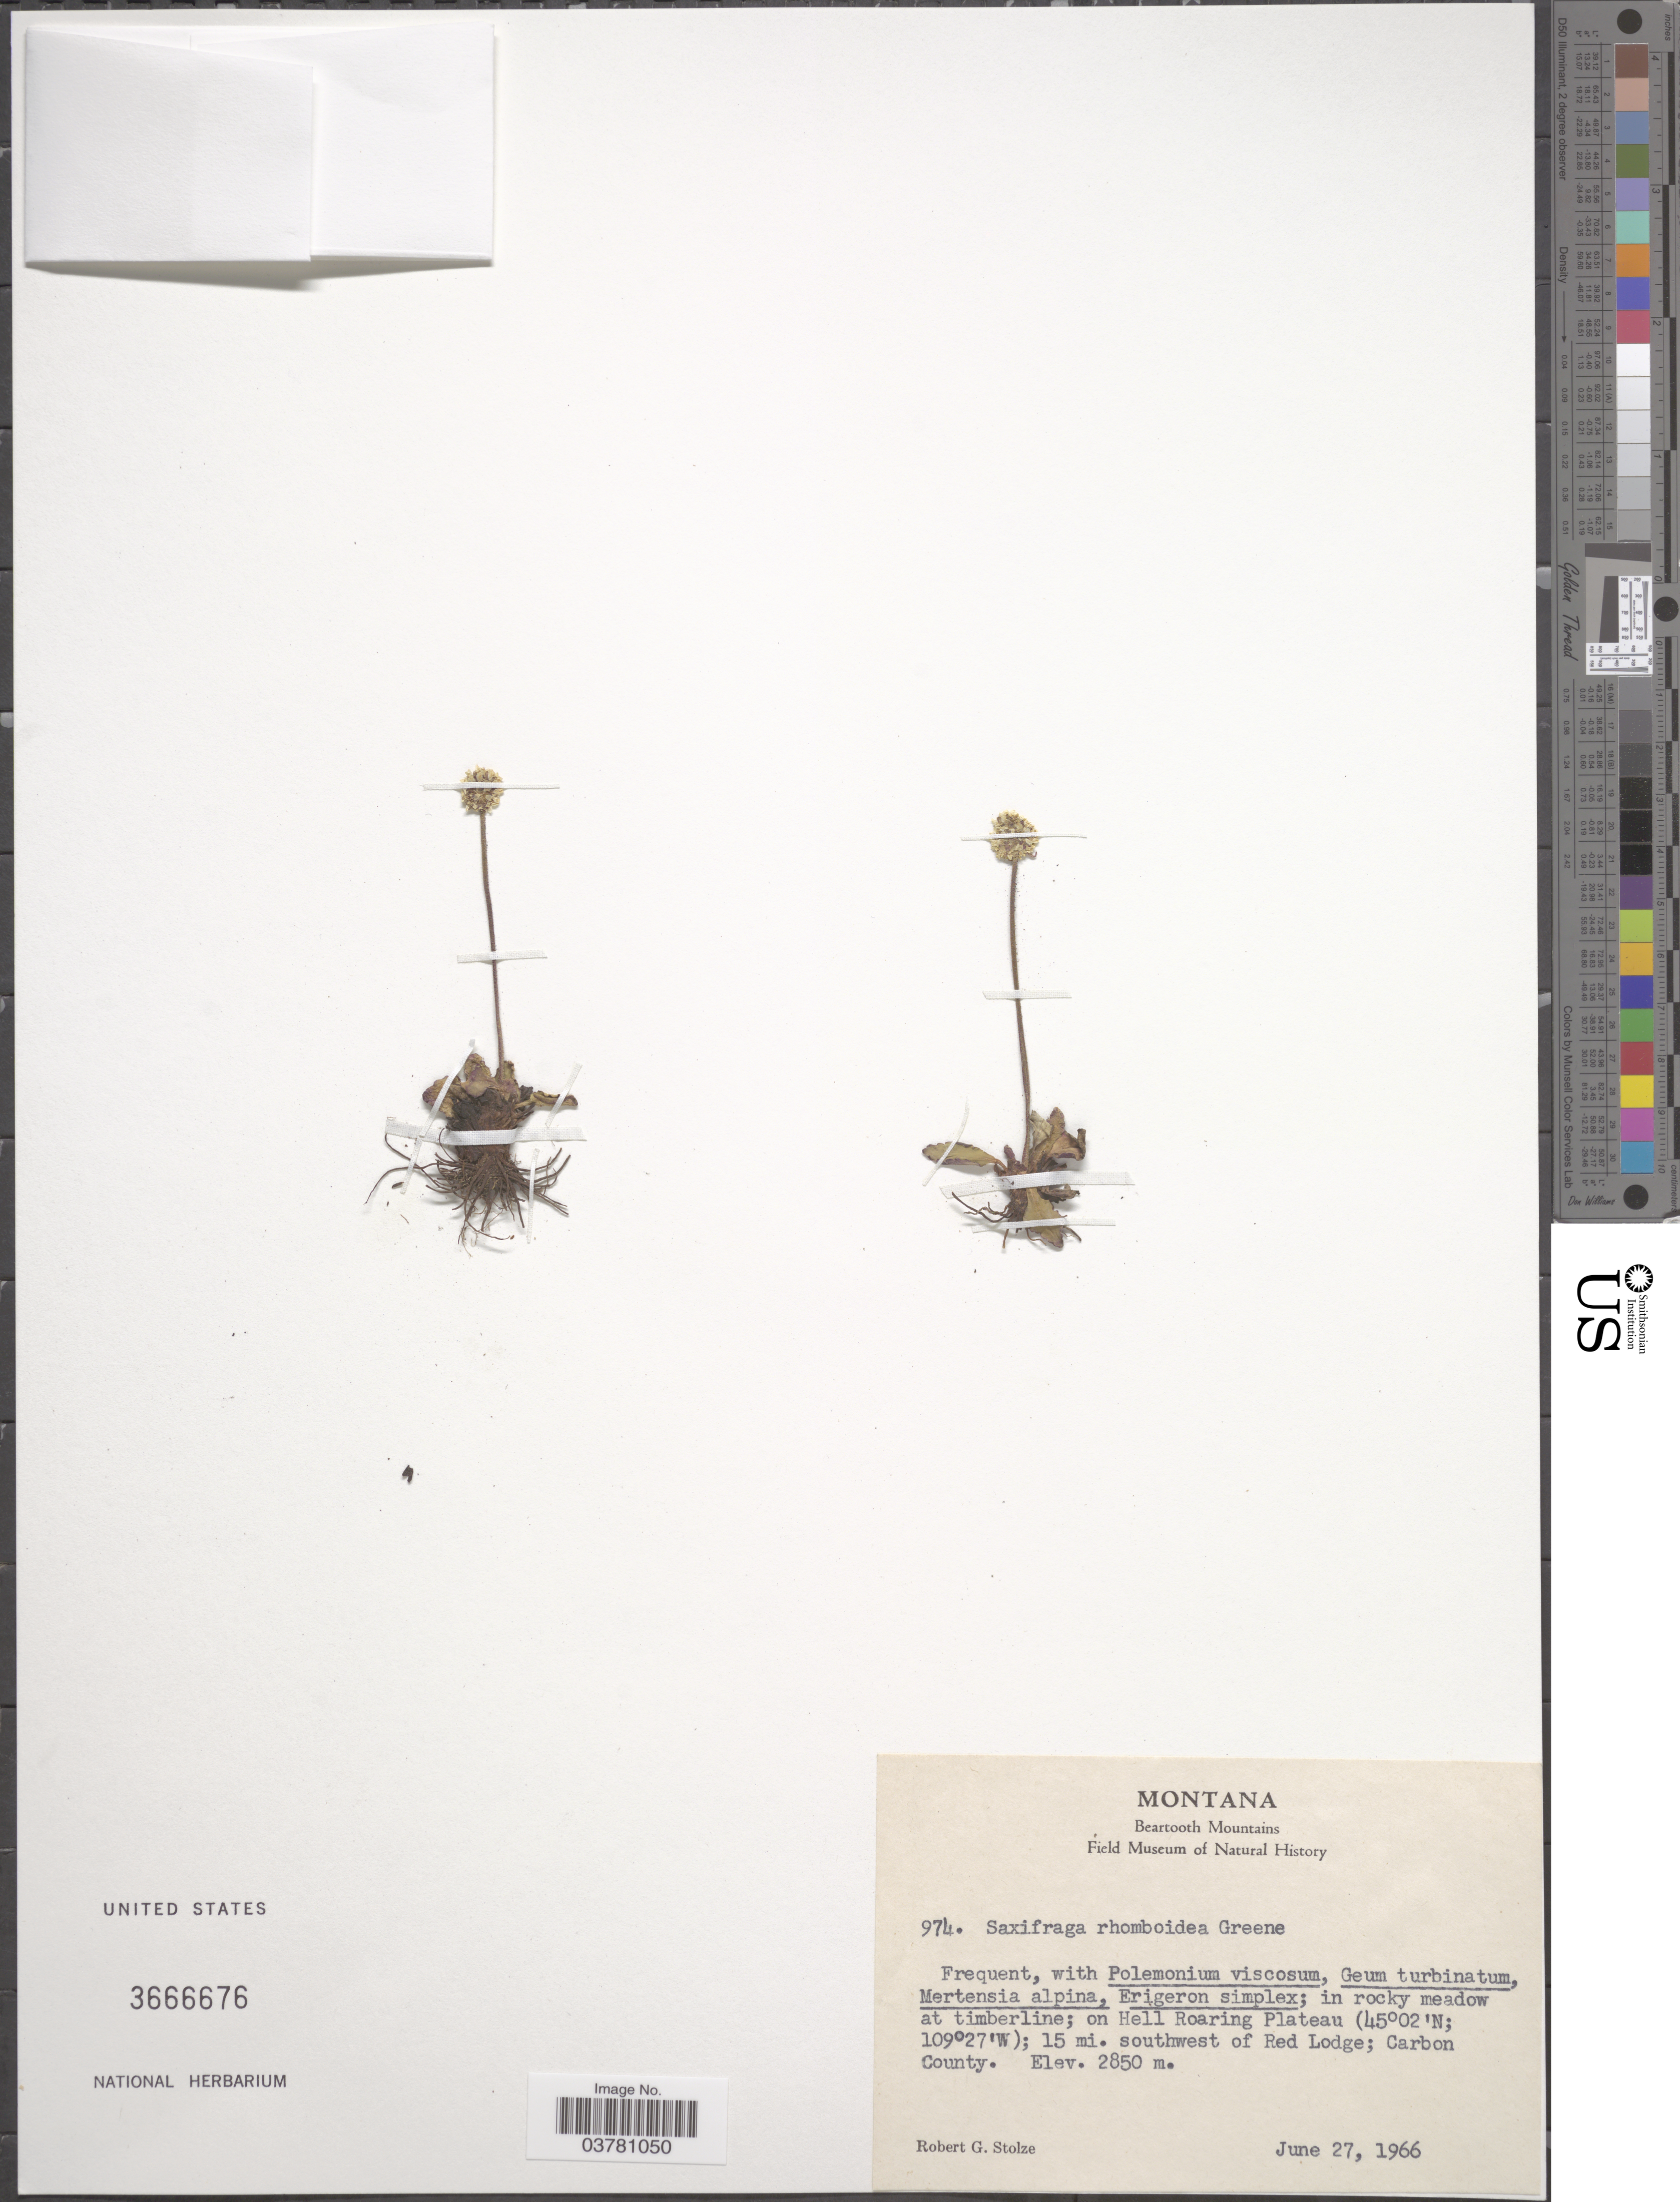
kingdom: Plantae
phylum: Tracheophyta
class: Magnoliopsida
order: Saxifragales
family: Saxifragaceae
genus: Micranthes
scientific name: Micranthes rhomboidea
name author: (Greene) Small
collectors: R. G. Stolze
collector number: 974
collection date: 1966-06-27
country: United States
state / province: Montana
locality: Beartooth Mountains. On Hell Roaring Plateau; 15 mi. southwest of Red Lodge; Carbon County.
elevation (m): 2850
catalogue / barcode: US 3666676